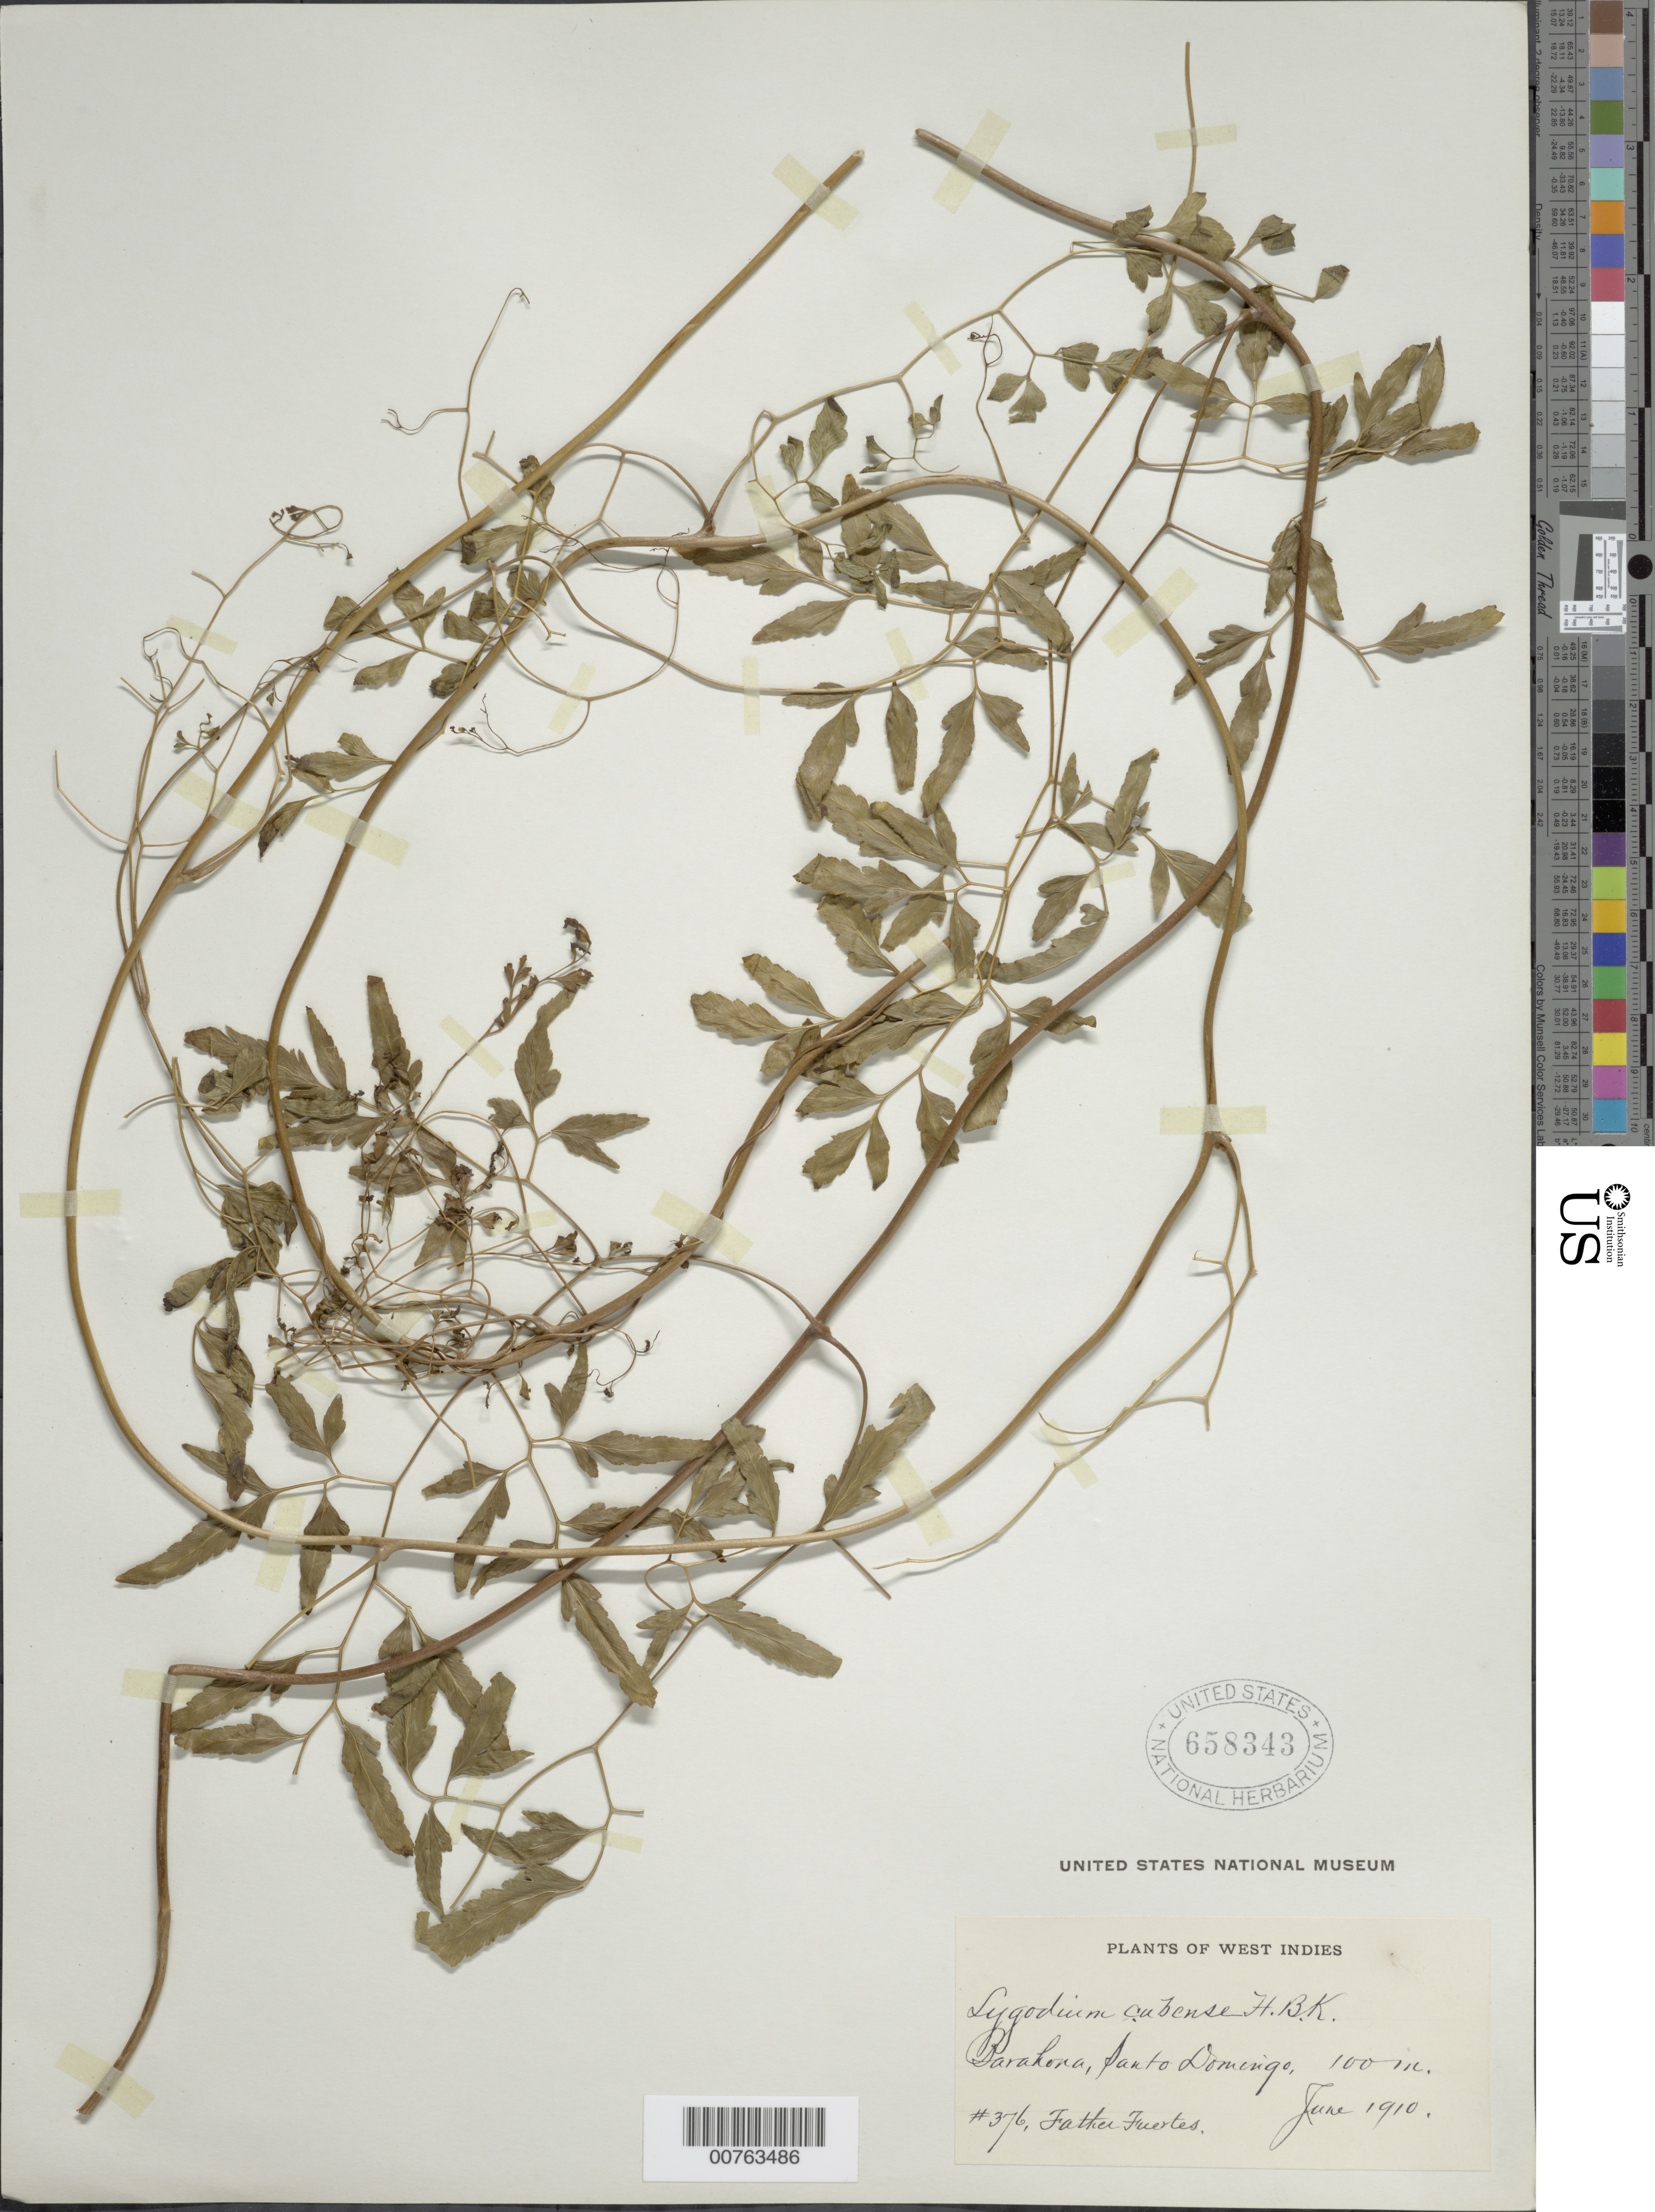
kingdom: Plantae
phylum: Tracheophyta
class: Polypodiopsida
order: Schizaeales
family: Lygodiaceae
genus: Lygodium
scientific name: Lygodium oligostachyum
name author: (Willd.) Desv.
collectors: M. D. Fuertes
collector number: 376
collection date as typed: Jun 1910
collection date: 1910-06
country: Dominican Republic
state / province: Barahona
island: Hispaniola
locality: Near Paradis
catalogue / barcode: US 658343